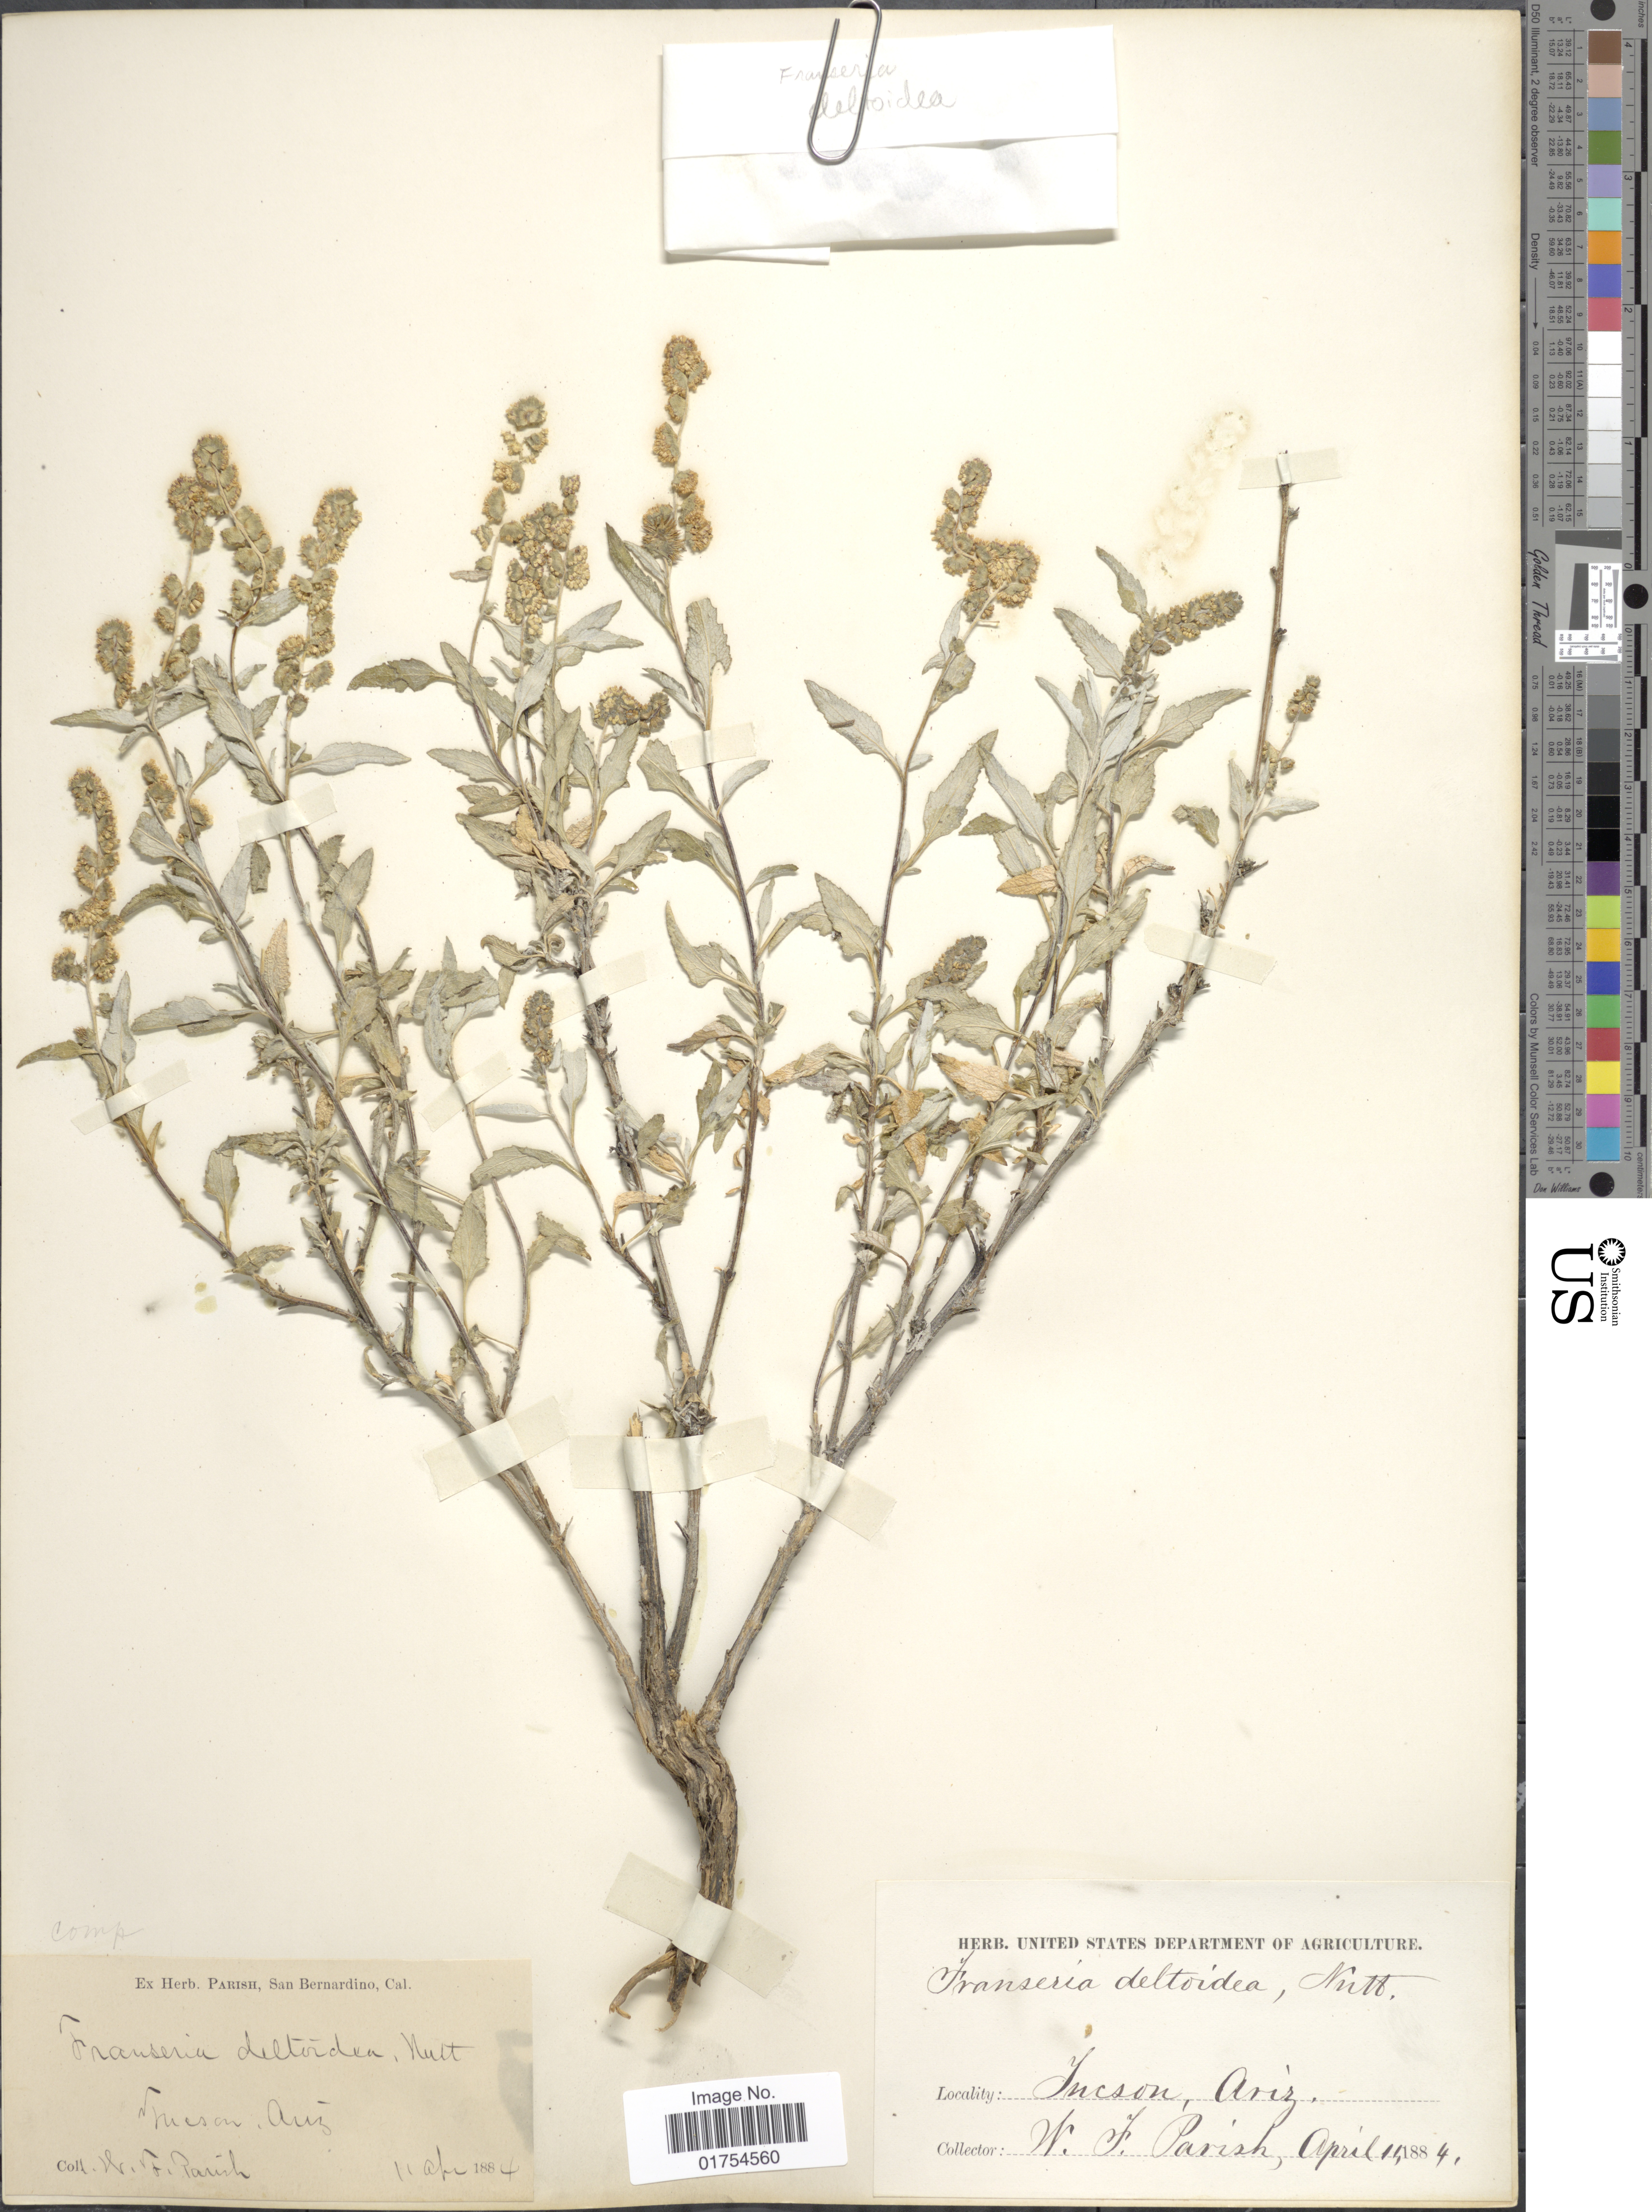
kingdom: Plantae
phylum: Tracheophyta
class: Magnoliopsida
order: Asterales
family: Asteraceae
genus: Franseria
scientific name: Franseria deltoidea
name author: Torr.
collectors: W. F. Parish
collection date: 1884-04-11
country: United States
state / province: Arizona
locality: Tucson